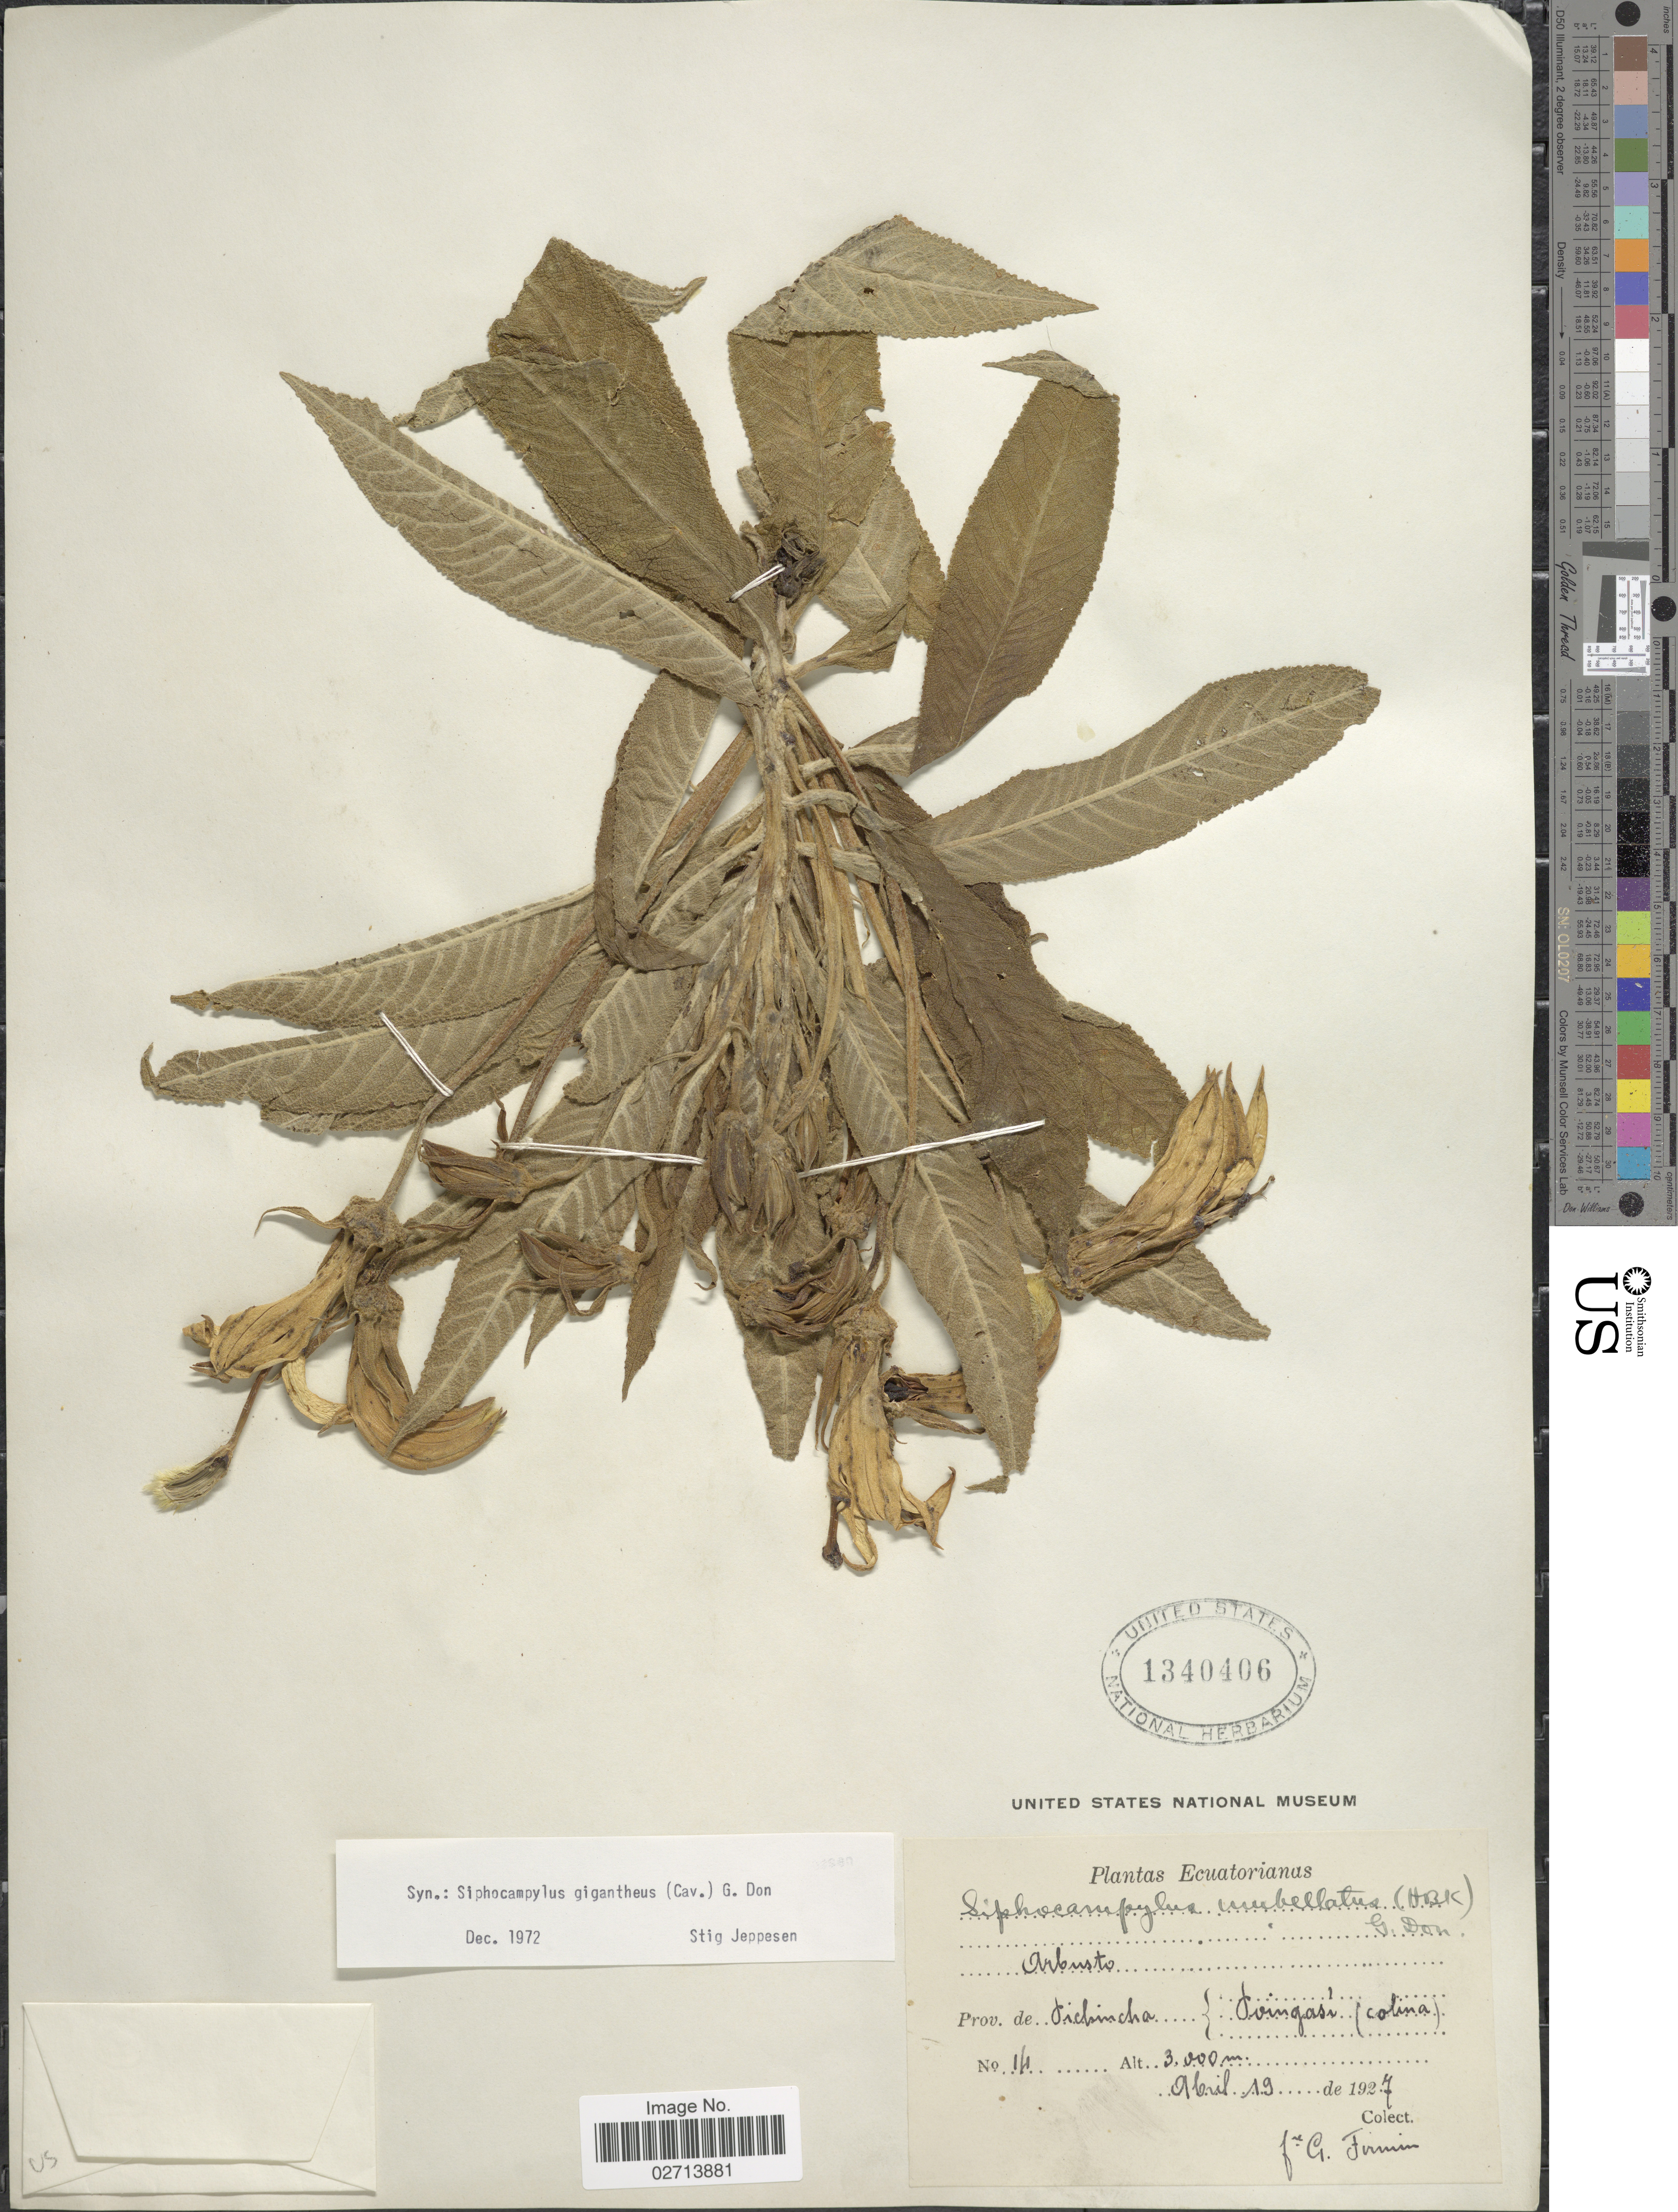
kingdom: Plantae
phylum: Tracheophyta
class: Magnoliopsida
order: Asterales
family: Campanulaceae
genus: Siphocampylus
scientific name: Siphocampylus giganteus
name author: (Cav.) G. Don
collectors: F. Firmin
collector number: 14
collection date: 1927-04-19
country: Ecuador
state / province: Pichincha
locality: Poingasi (colina)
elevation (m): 3000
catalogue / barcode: US 1340406